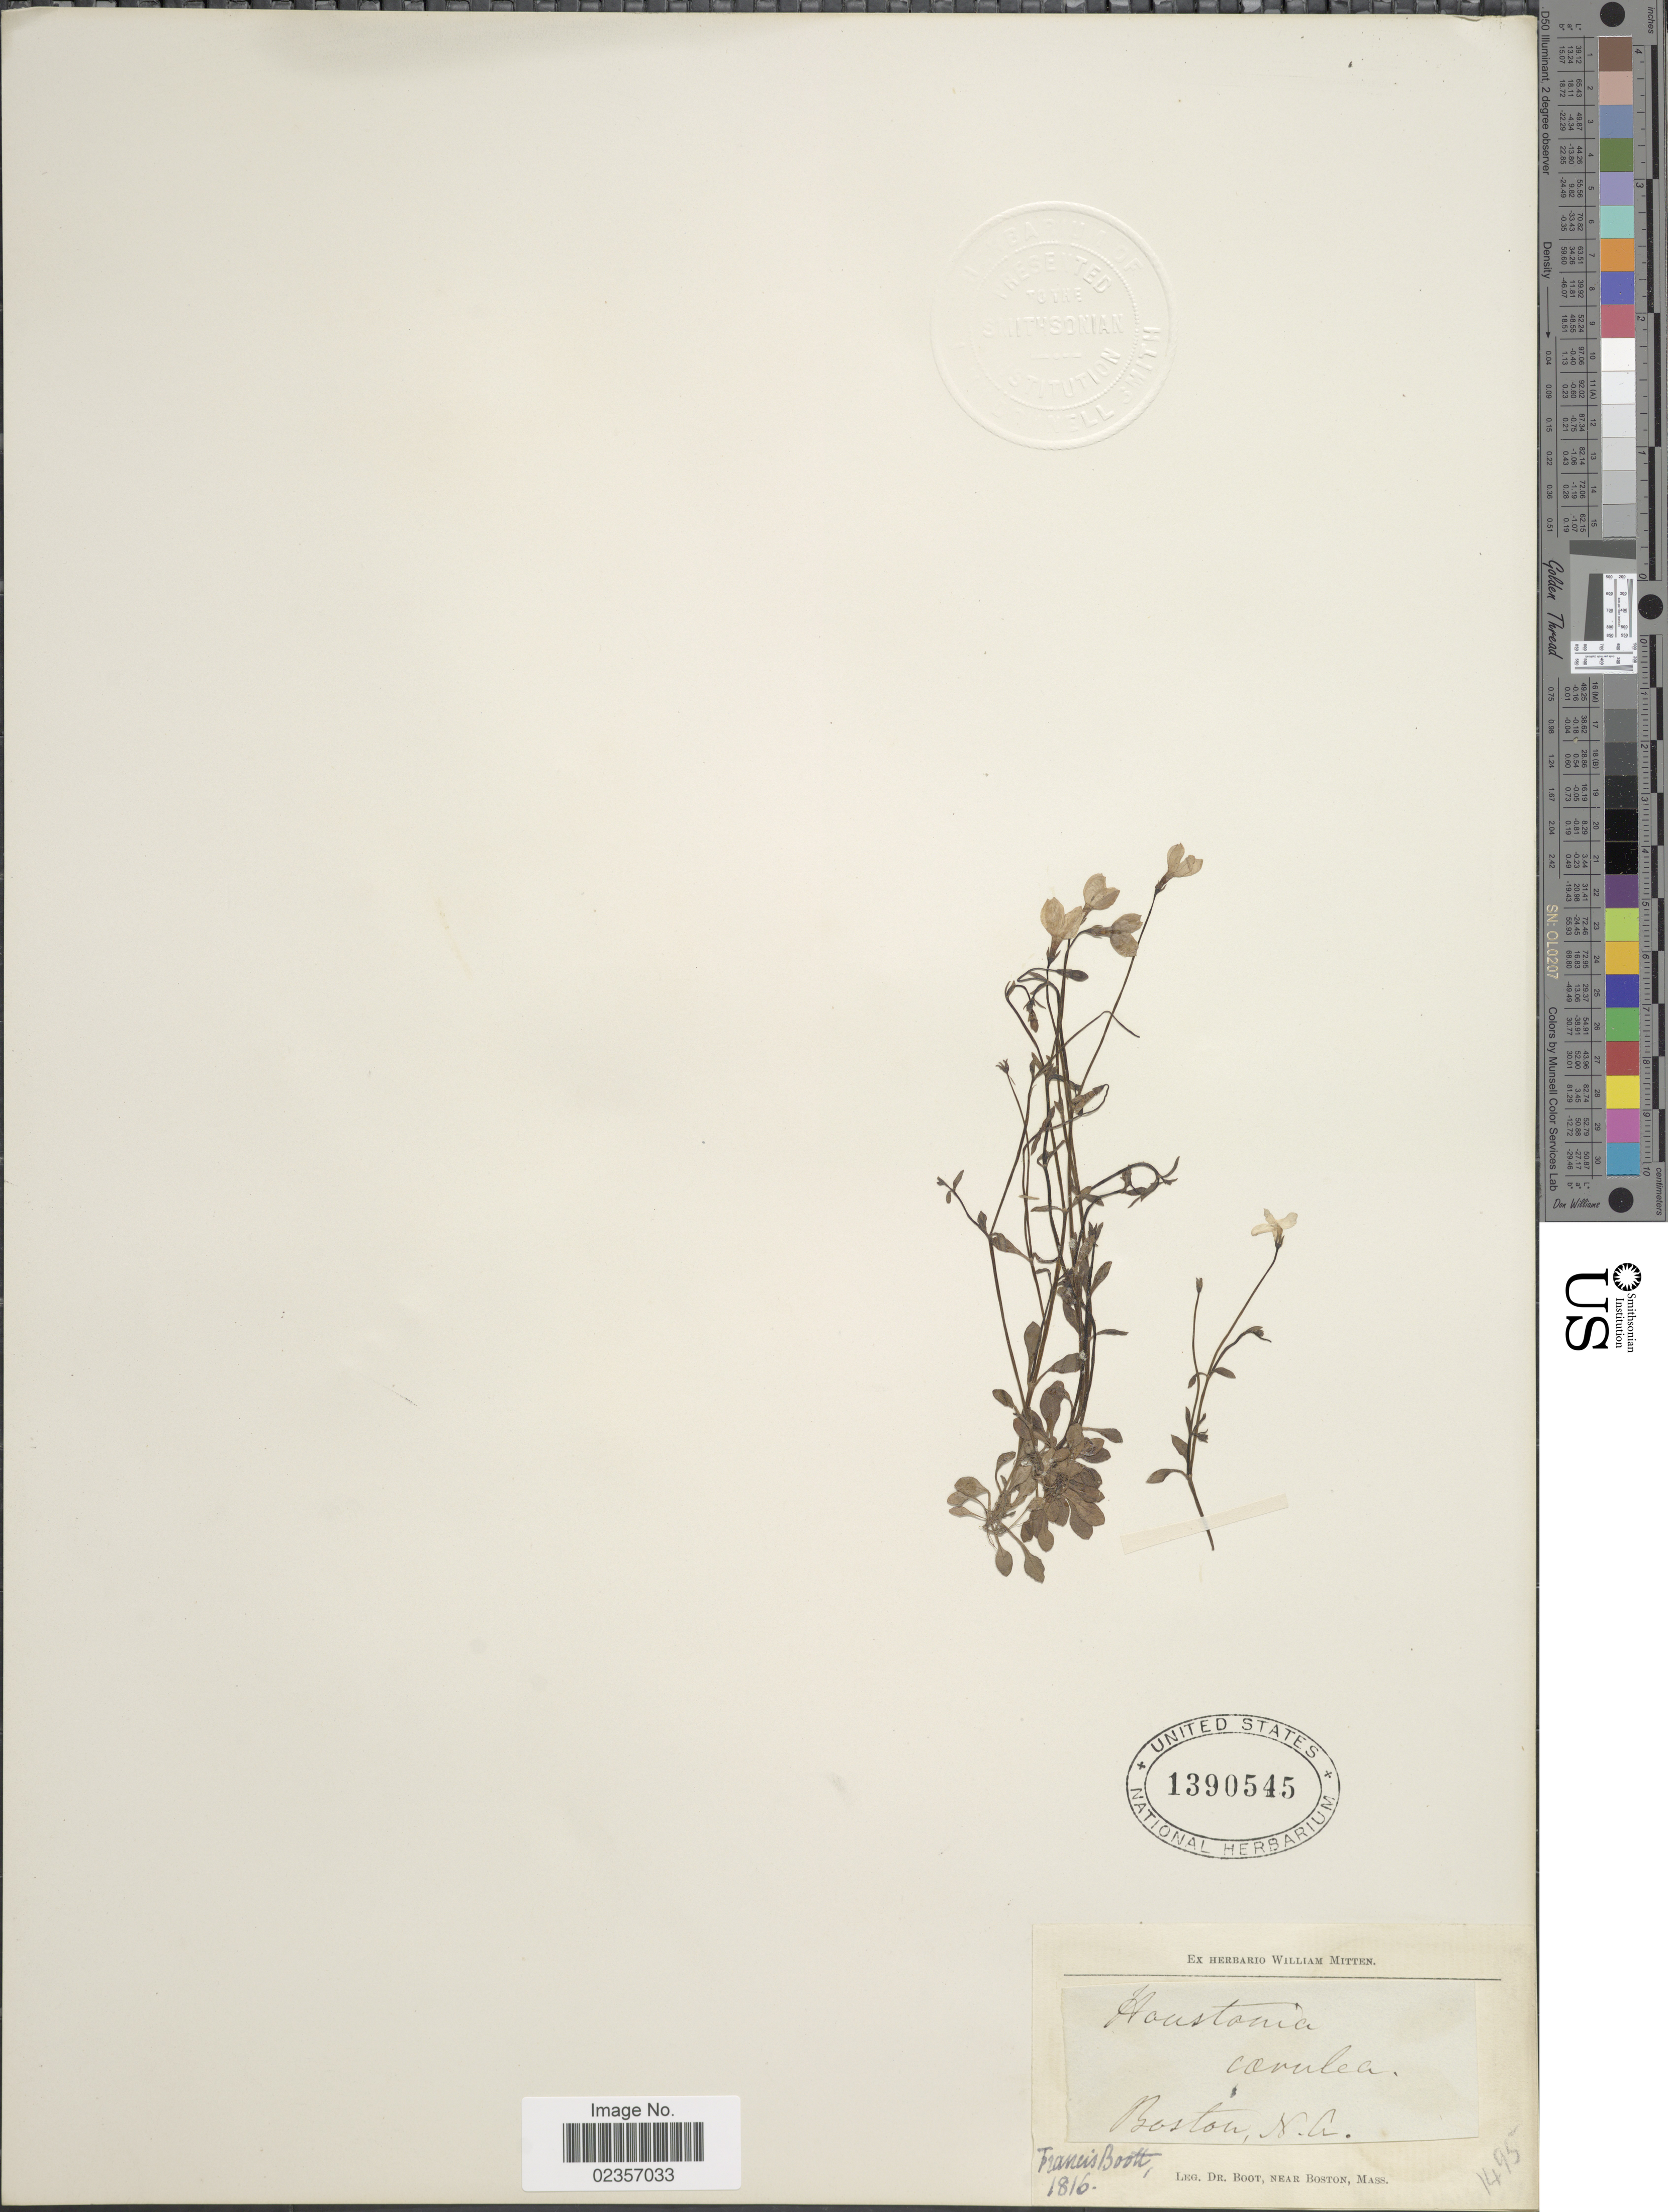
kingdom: Plantae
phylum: Tracheophyta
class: Magnoliopsida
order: Gentianales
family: Rubiaceae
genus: Houstonia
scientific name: Houstonia caerulea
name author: L.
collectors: Boot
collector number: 1495?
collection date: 1816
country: United States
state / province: North Carolina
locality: Boston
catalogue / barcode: US 1390545